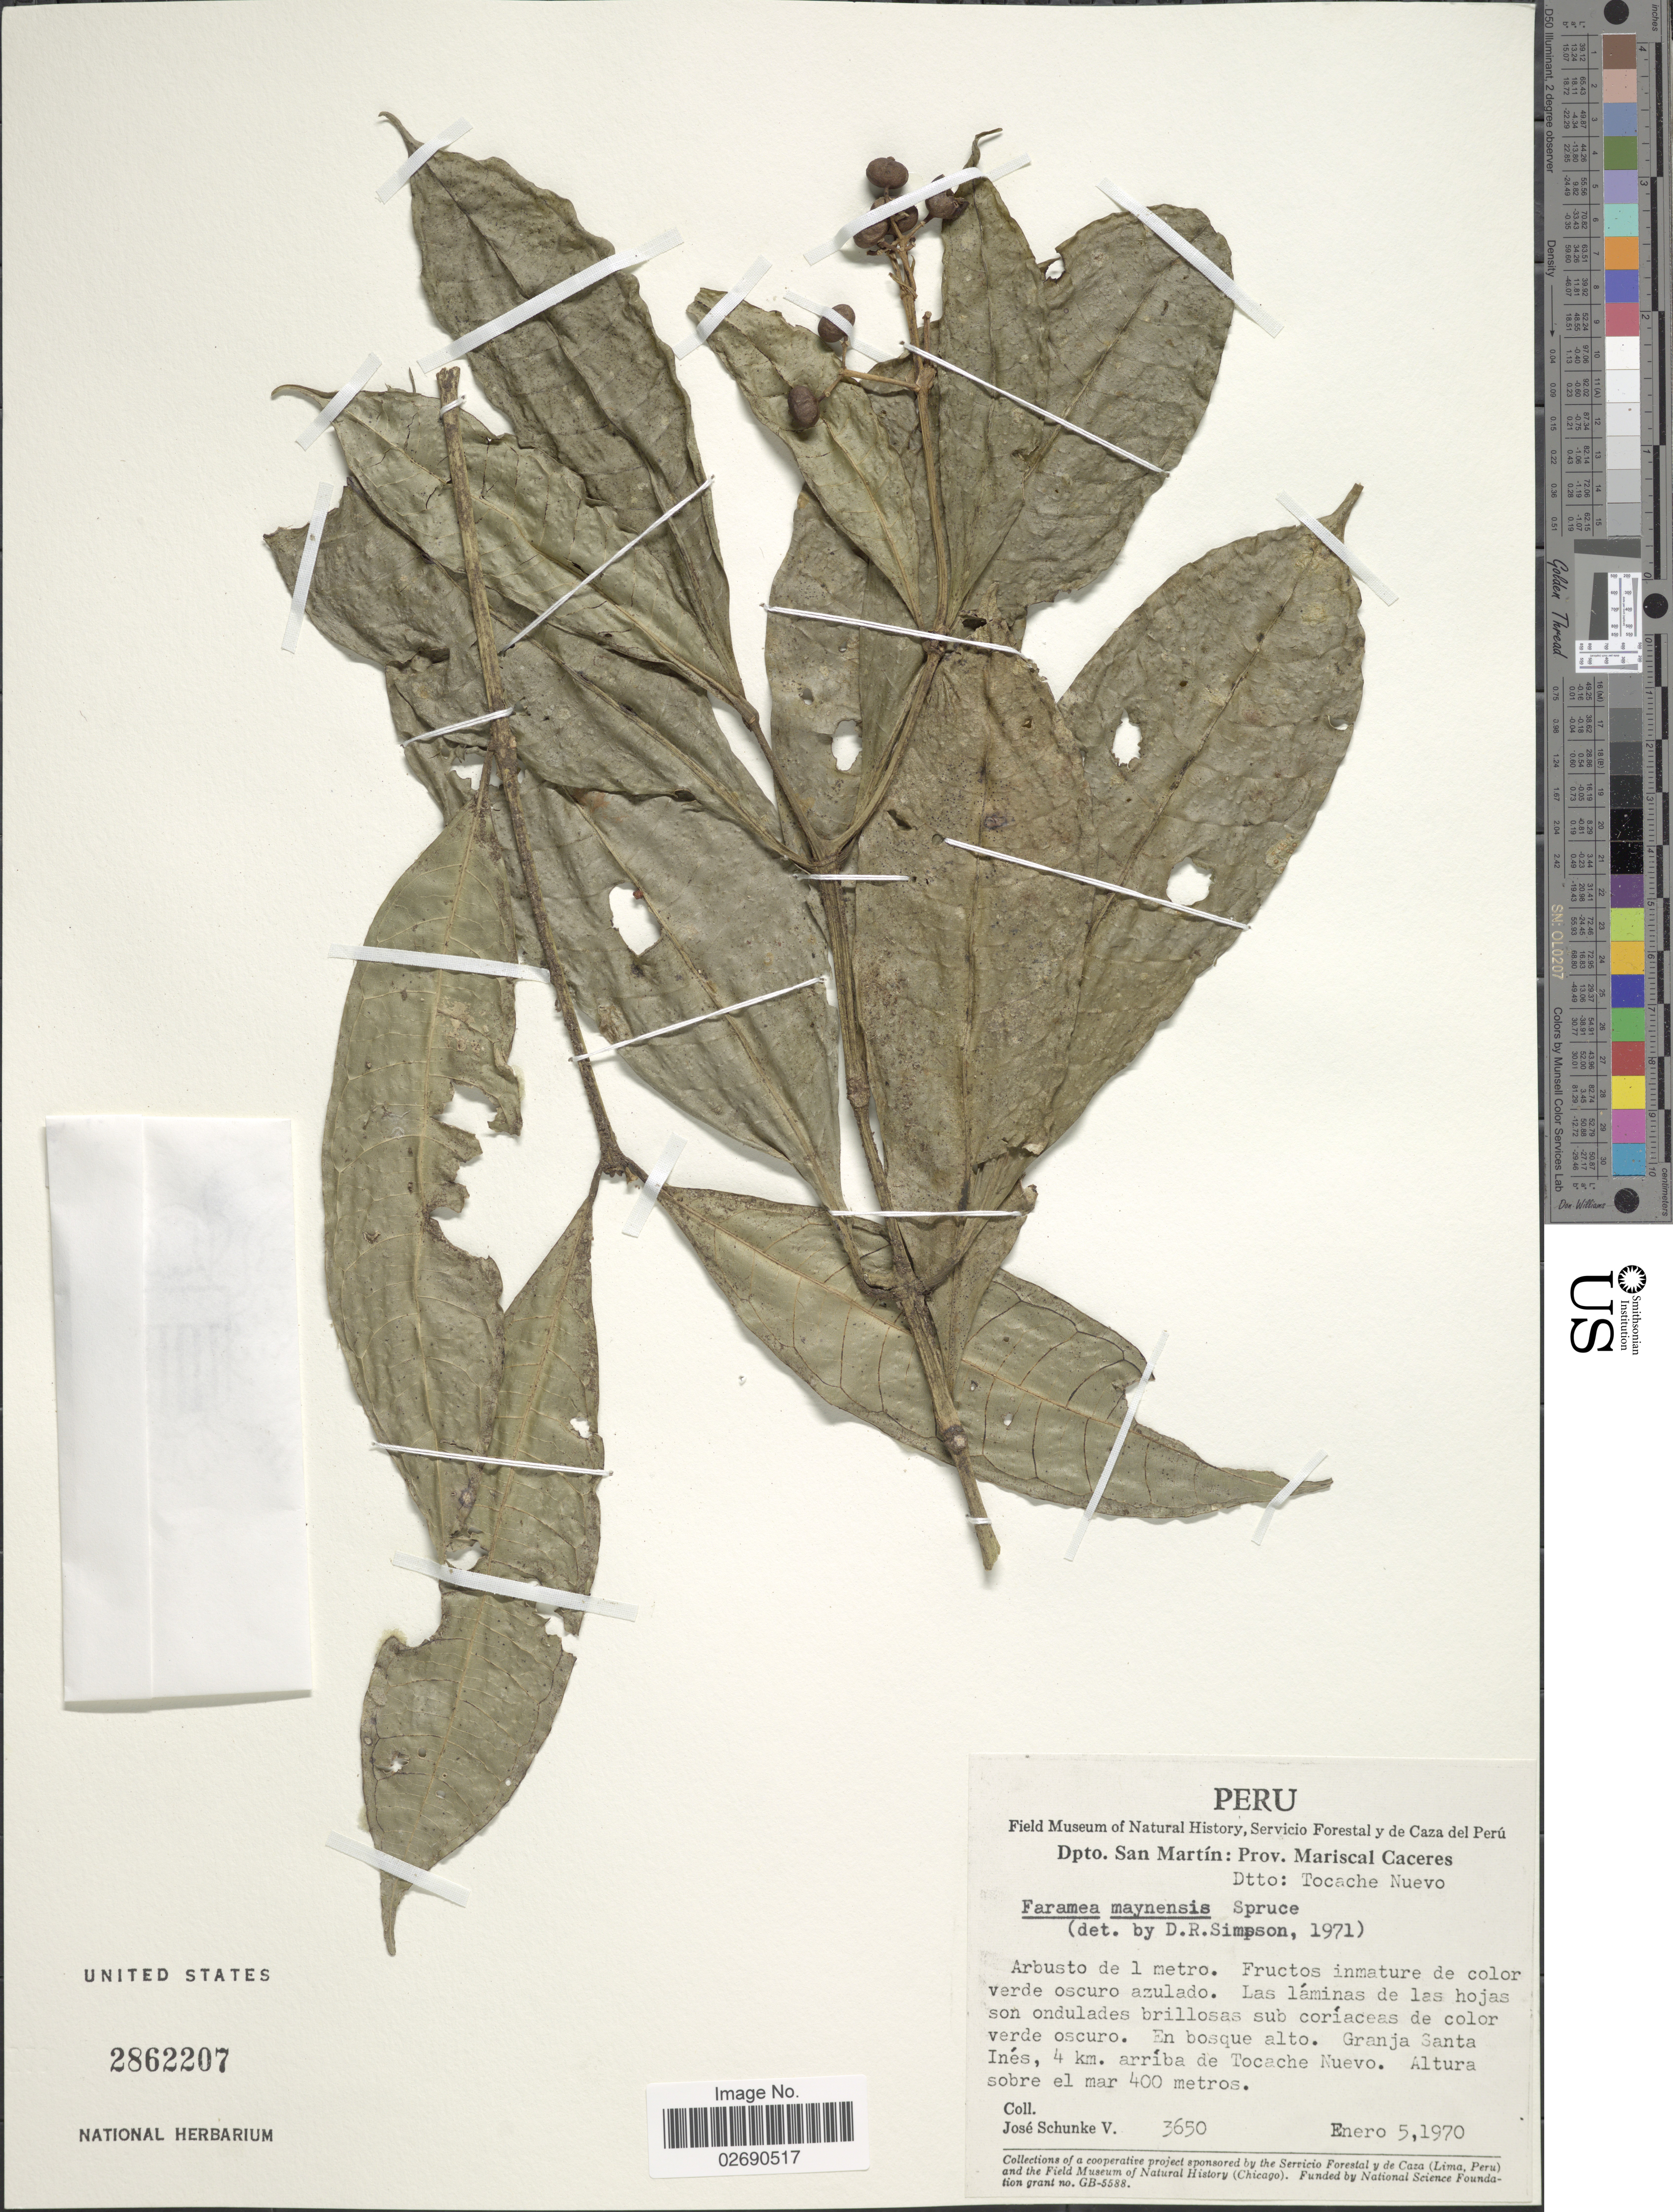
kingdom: Plantae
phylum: Tracheophyta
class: Magnoliopsida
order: Gentianales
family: Rubiaceae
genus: Faramea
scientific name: Faramea maynensis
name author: Spruce ex Rusby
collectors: J. Schunke Vigo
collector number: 3650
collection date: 1970-01-05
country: Peru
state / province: San Martín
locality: Prov. Mariscal Caceres, Dtto: Tocache Nuevo, Granja Santa Ines, 4 km. arriba de Tocache Nuevo.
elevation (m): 400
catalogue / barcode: US 2862207